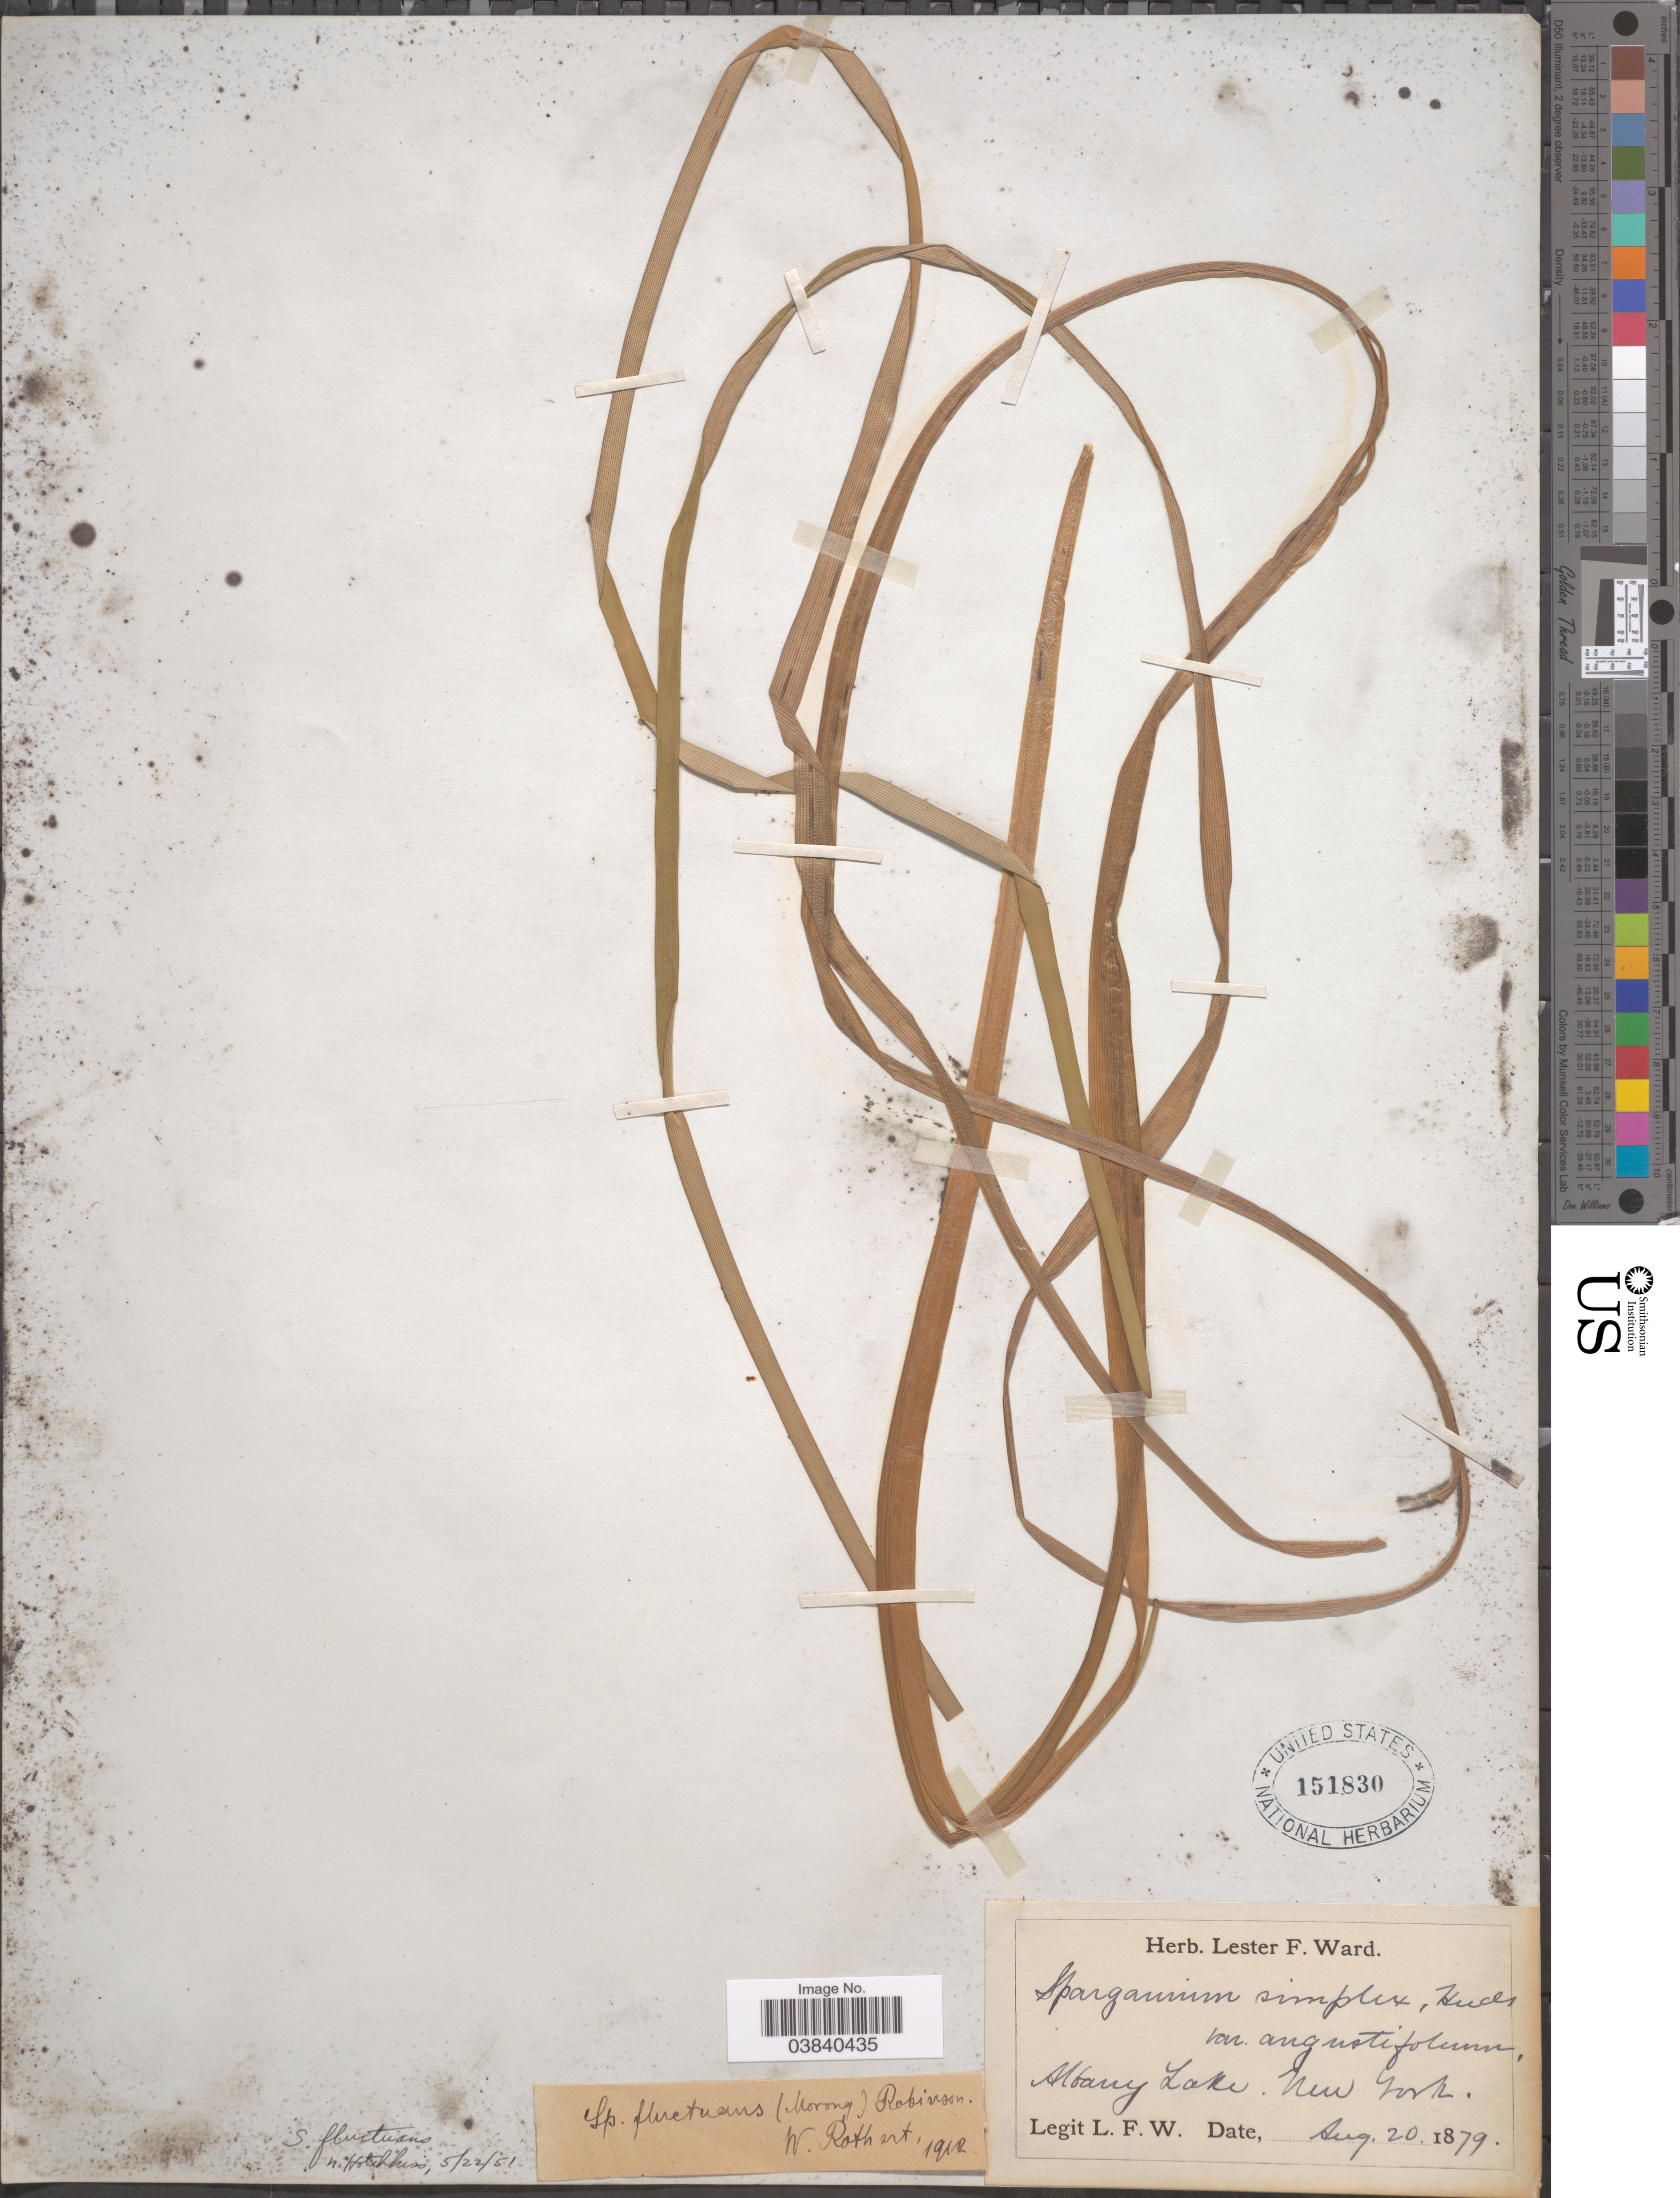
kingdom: Plantae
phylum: Tracheophyta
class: Liliopsida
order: Poales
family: Typhaceae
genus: Sparganium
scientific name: Sparganium fluctuans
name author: (Engelm.) B.L. Rob.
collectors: L. F. Ward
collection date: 1879-08-20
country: United States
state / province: New York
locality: Albany Lake.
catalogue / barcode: US 151830